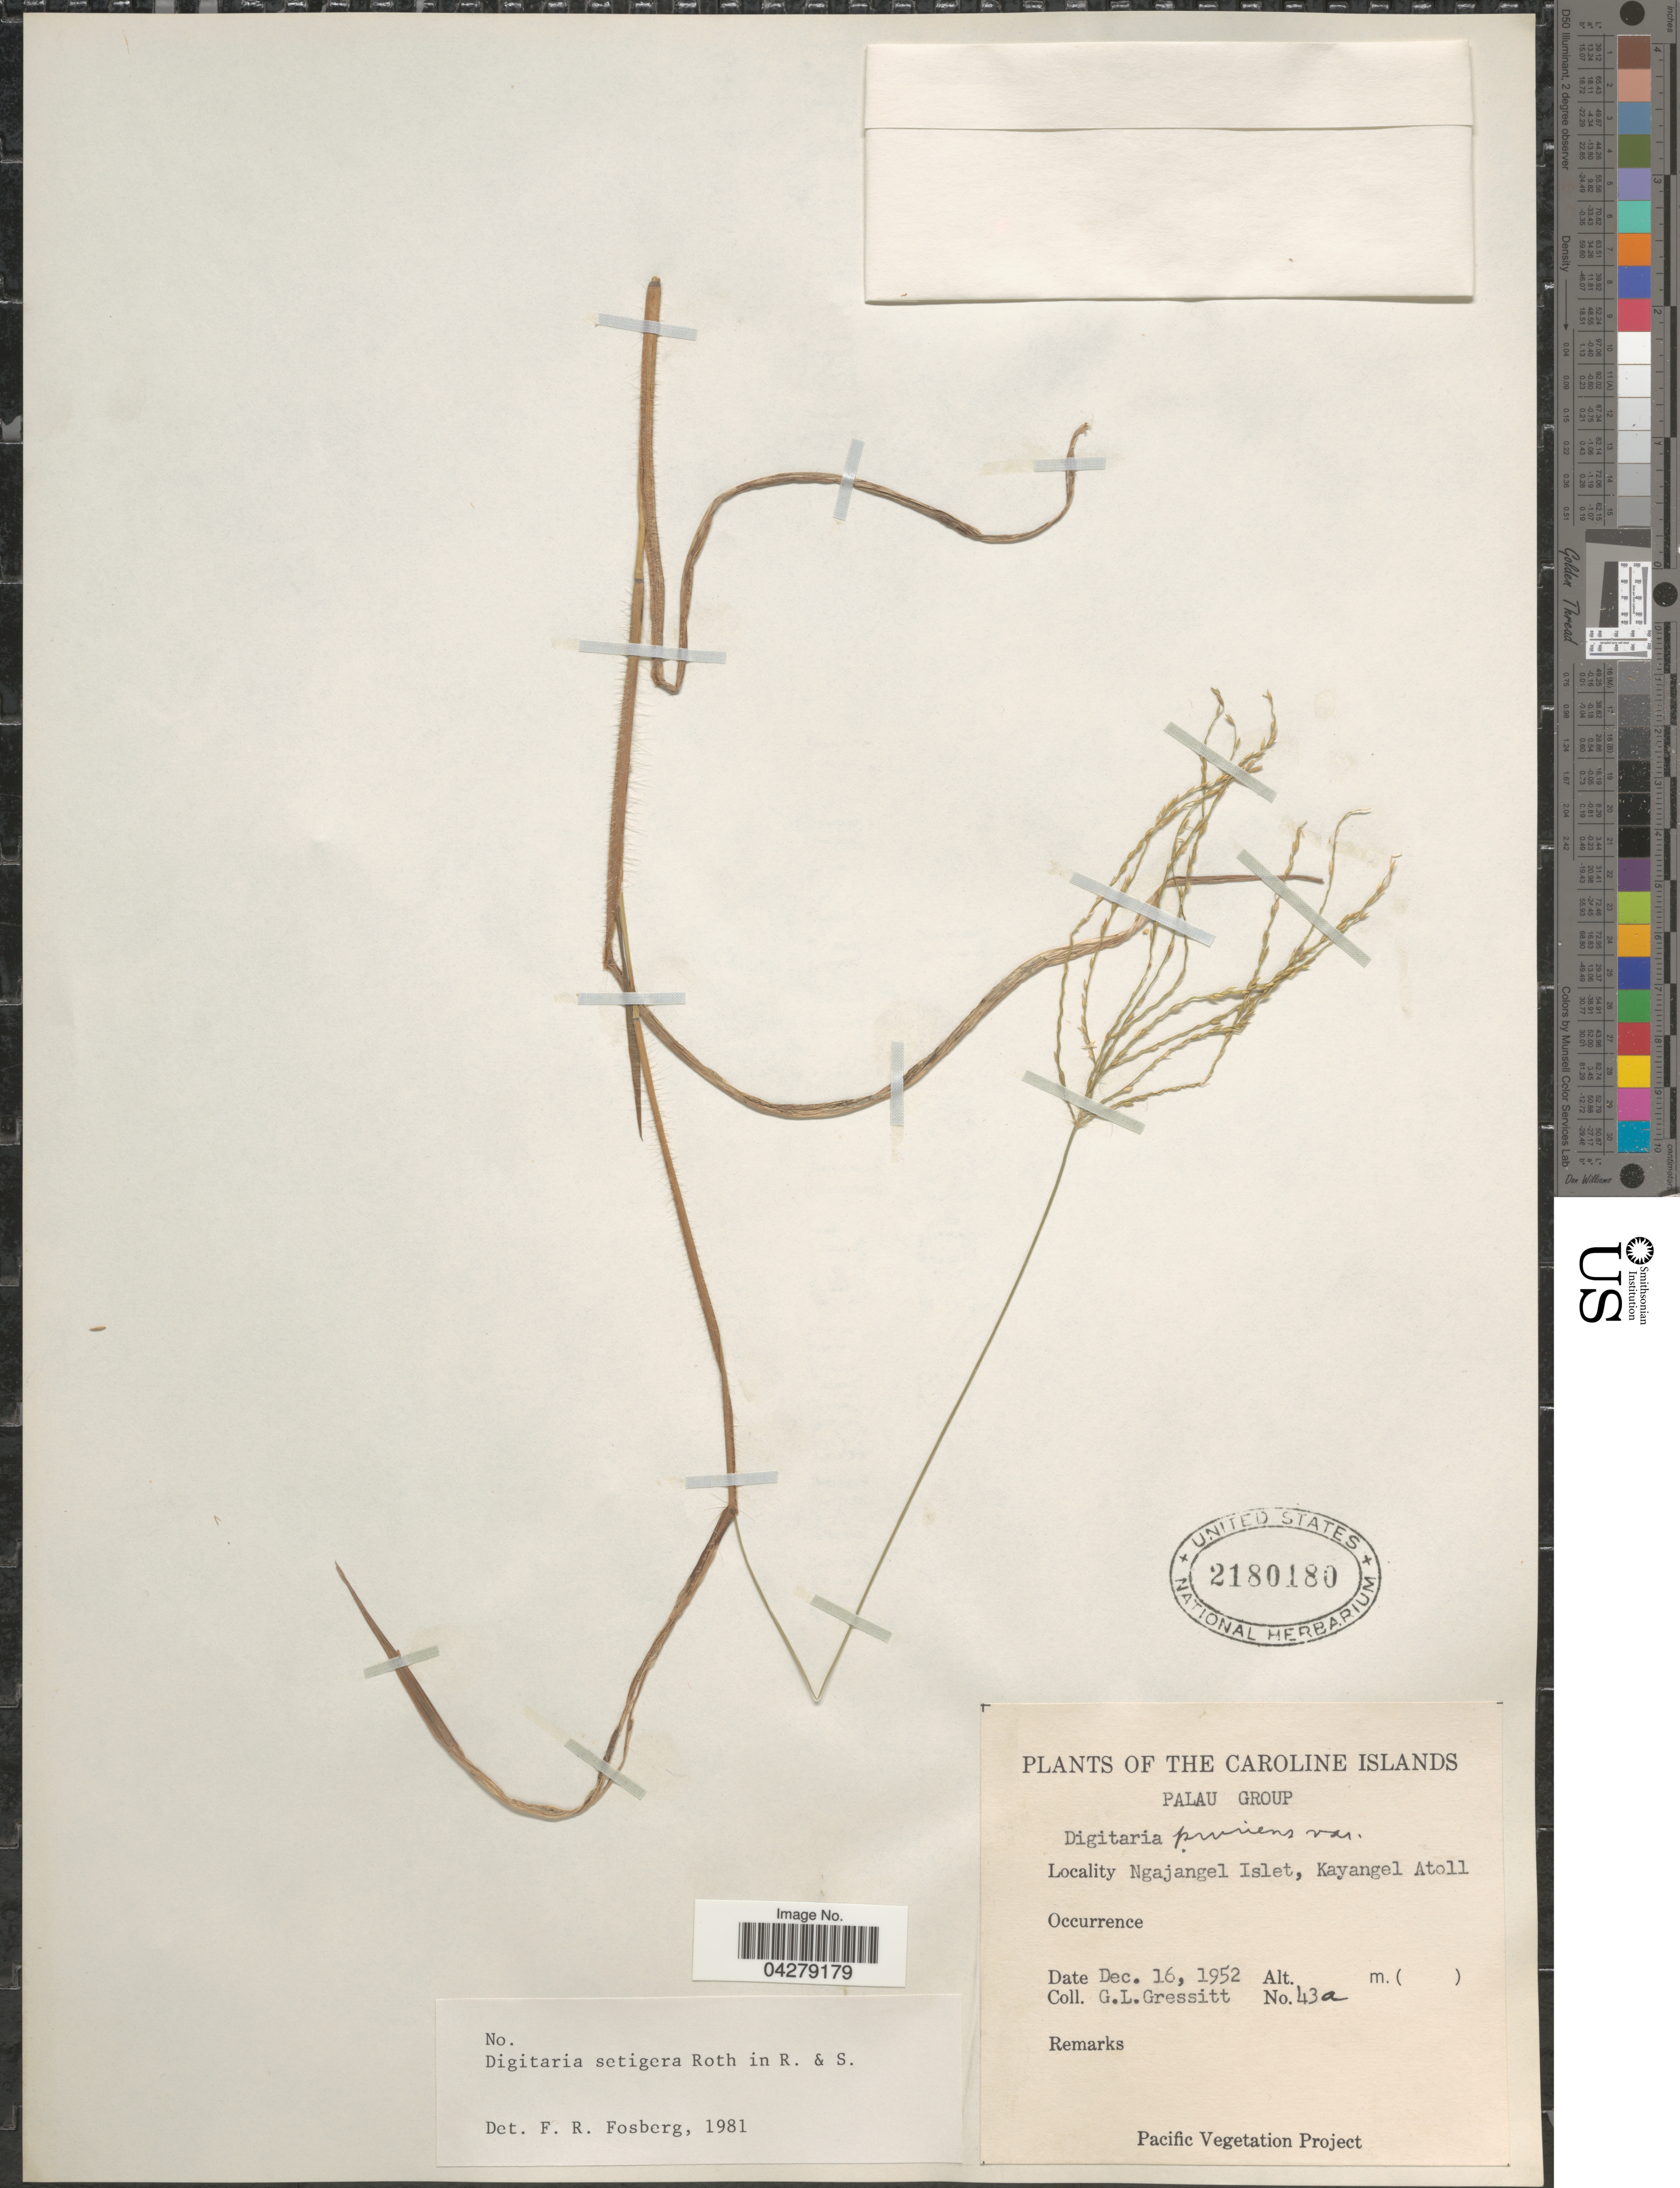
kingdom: Plantae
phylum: Tracheophyta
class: Liliopsida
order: Poales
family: Poaceae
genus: Digitaria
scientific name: Digitaria setigera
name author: Roth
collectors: G. Gressitt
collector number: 43a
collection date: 1952-12-16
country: Palau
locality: The Caroline Islands. Palau Group. Ngajangel Islet, Kayangel Atoll.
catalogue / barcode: US 2180180